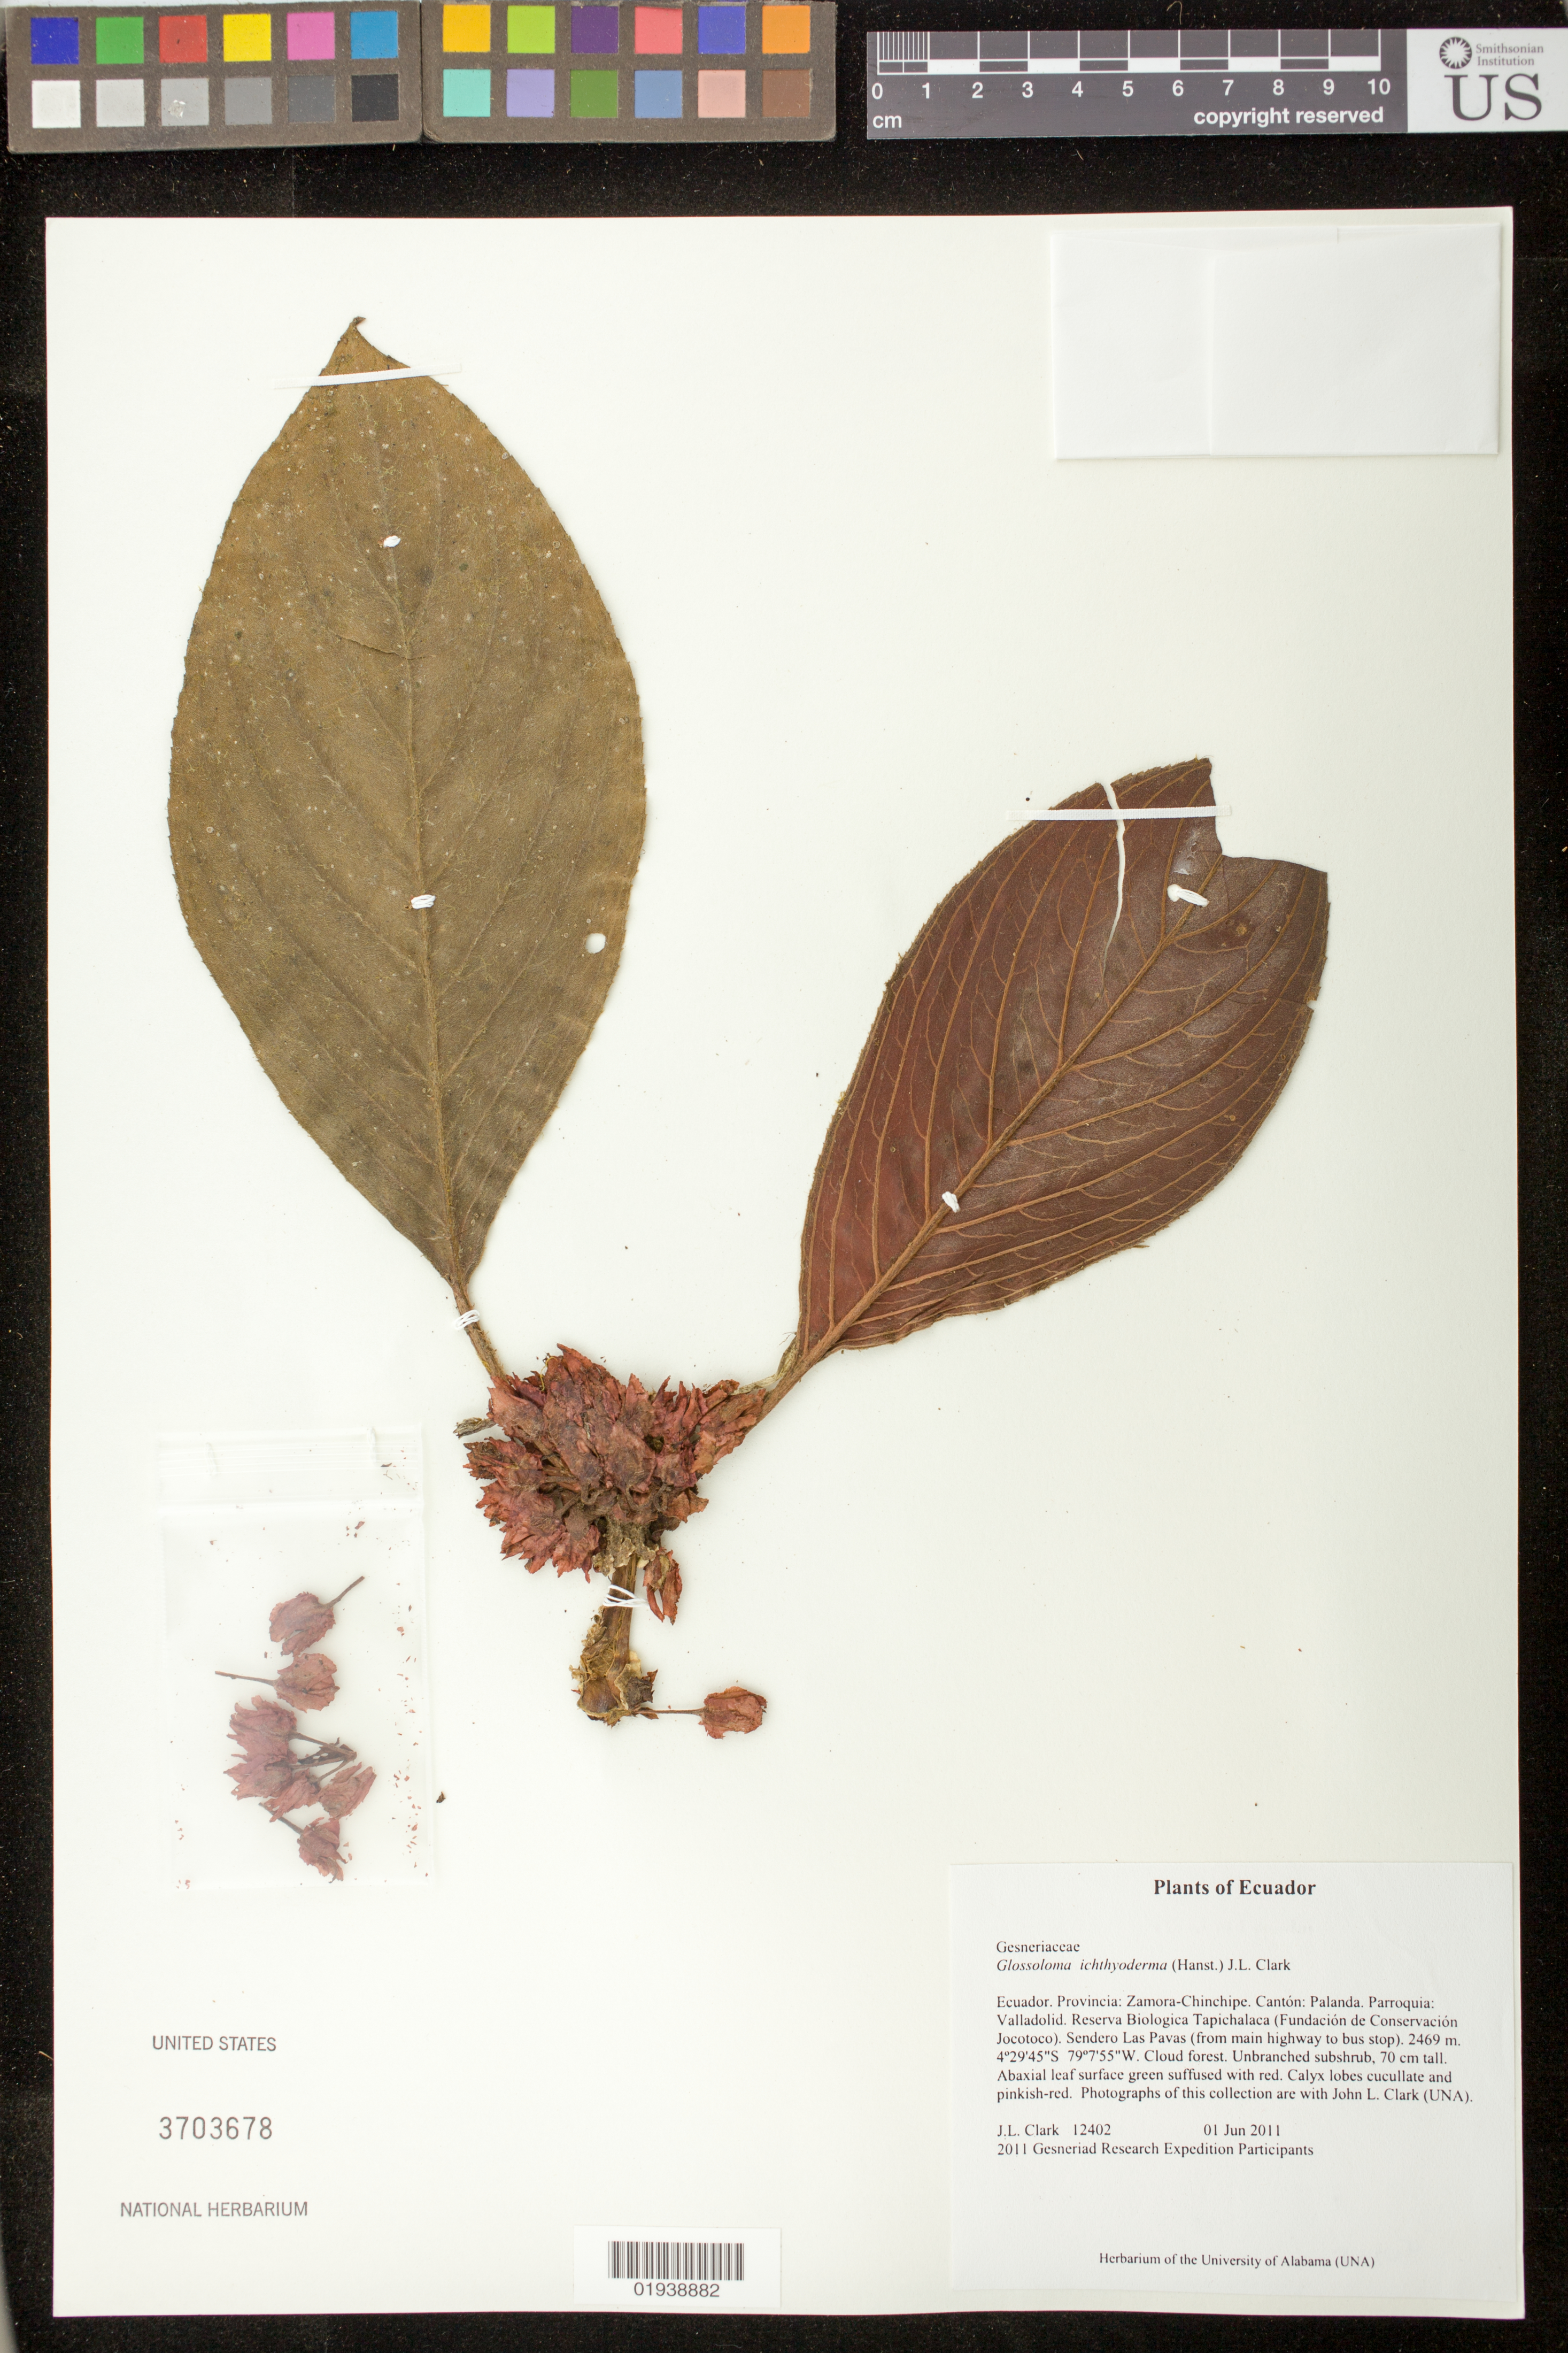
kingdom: Plantae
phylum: Tracheophyta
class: Magnoliopsida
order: Lamiales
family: Gesneriaceae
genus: Glossoloma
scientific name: Glossoloma ichthyoderma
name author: (Hanst.) J.L. Clark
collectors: J. L. Clark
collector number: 12402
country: Ecuador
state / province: Zamora-Chinchipe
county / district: Canton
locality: Palanda, Parroquia, Valladolid Reserva Biologica Tapichalaca, Fundacion de Conservacipon Jocotoco, Sendero Las Pavas, from main highway to bus stop.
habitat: Cloud forest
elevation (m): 2469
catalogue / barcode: US 3703678